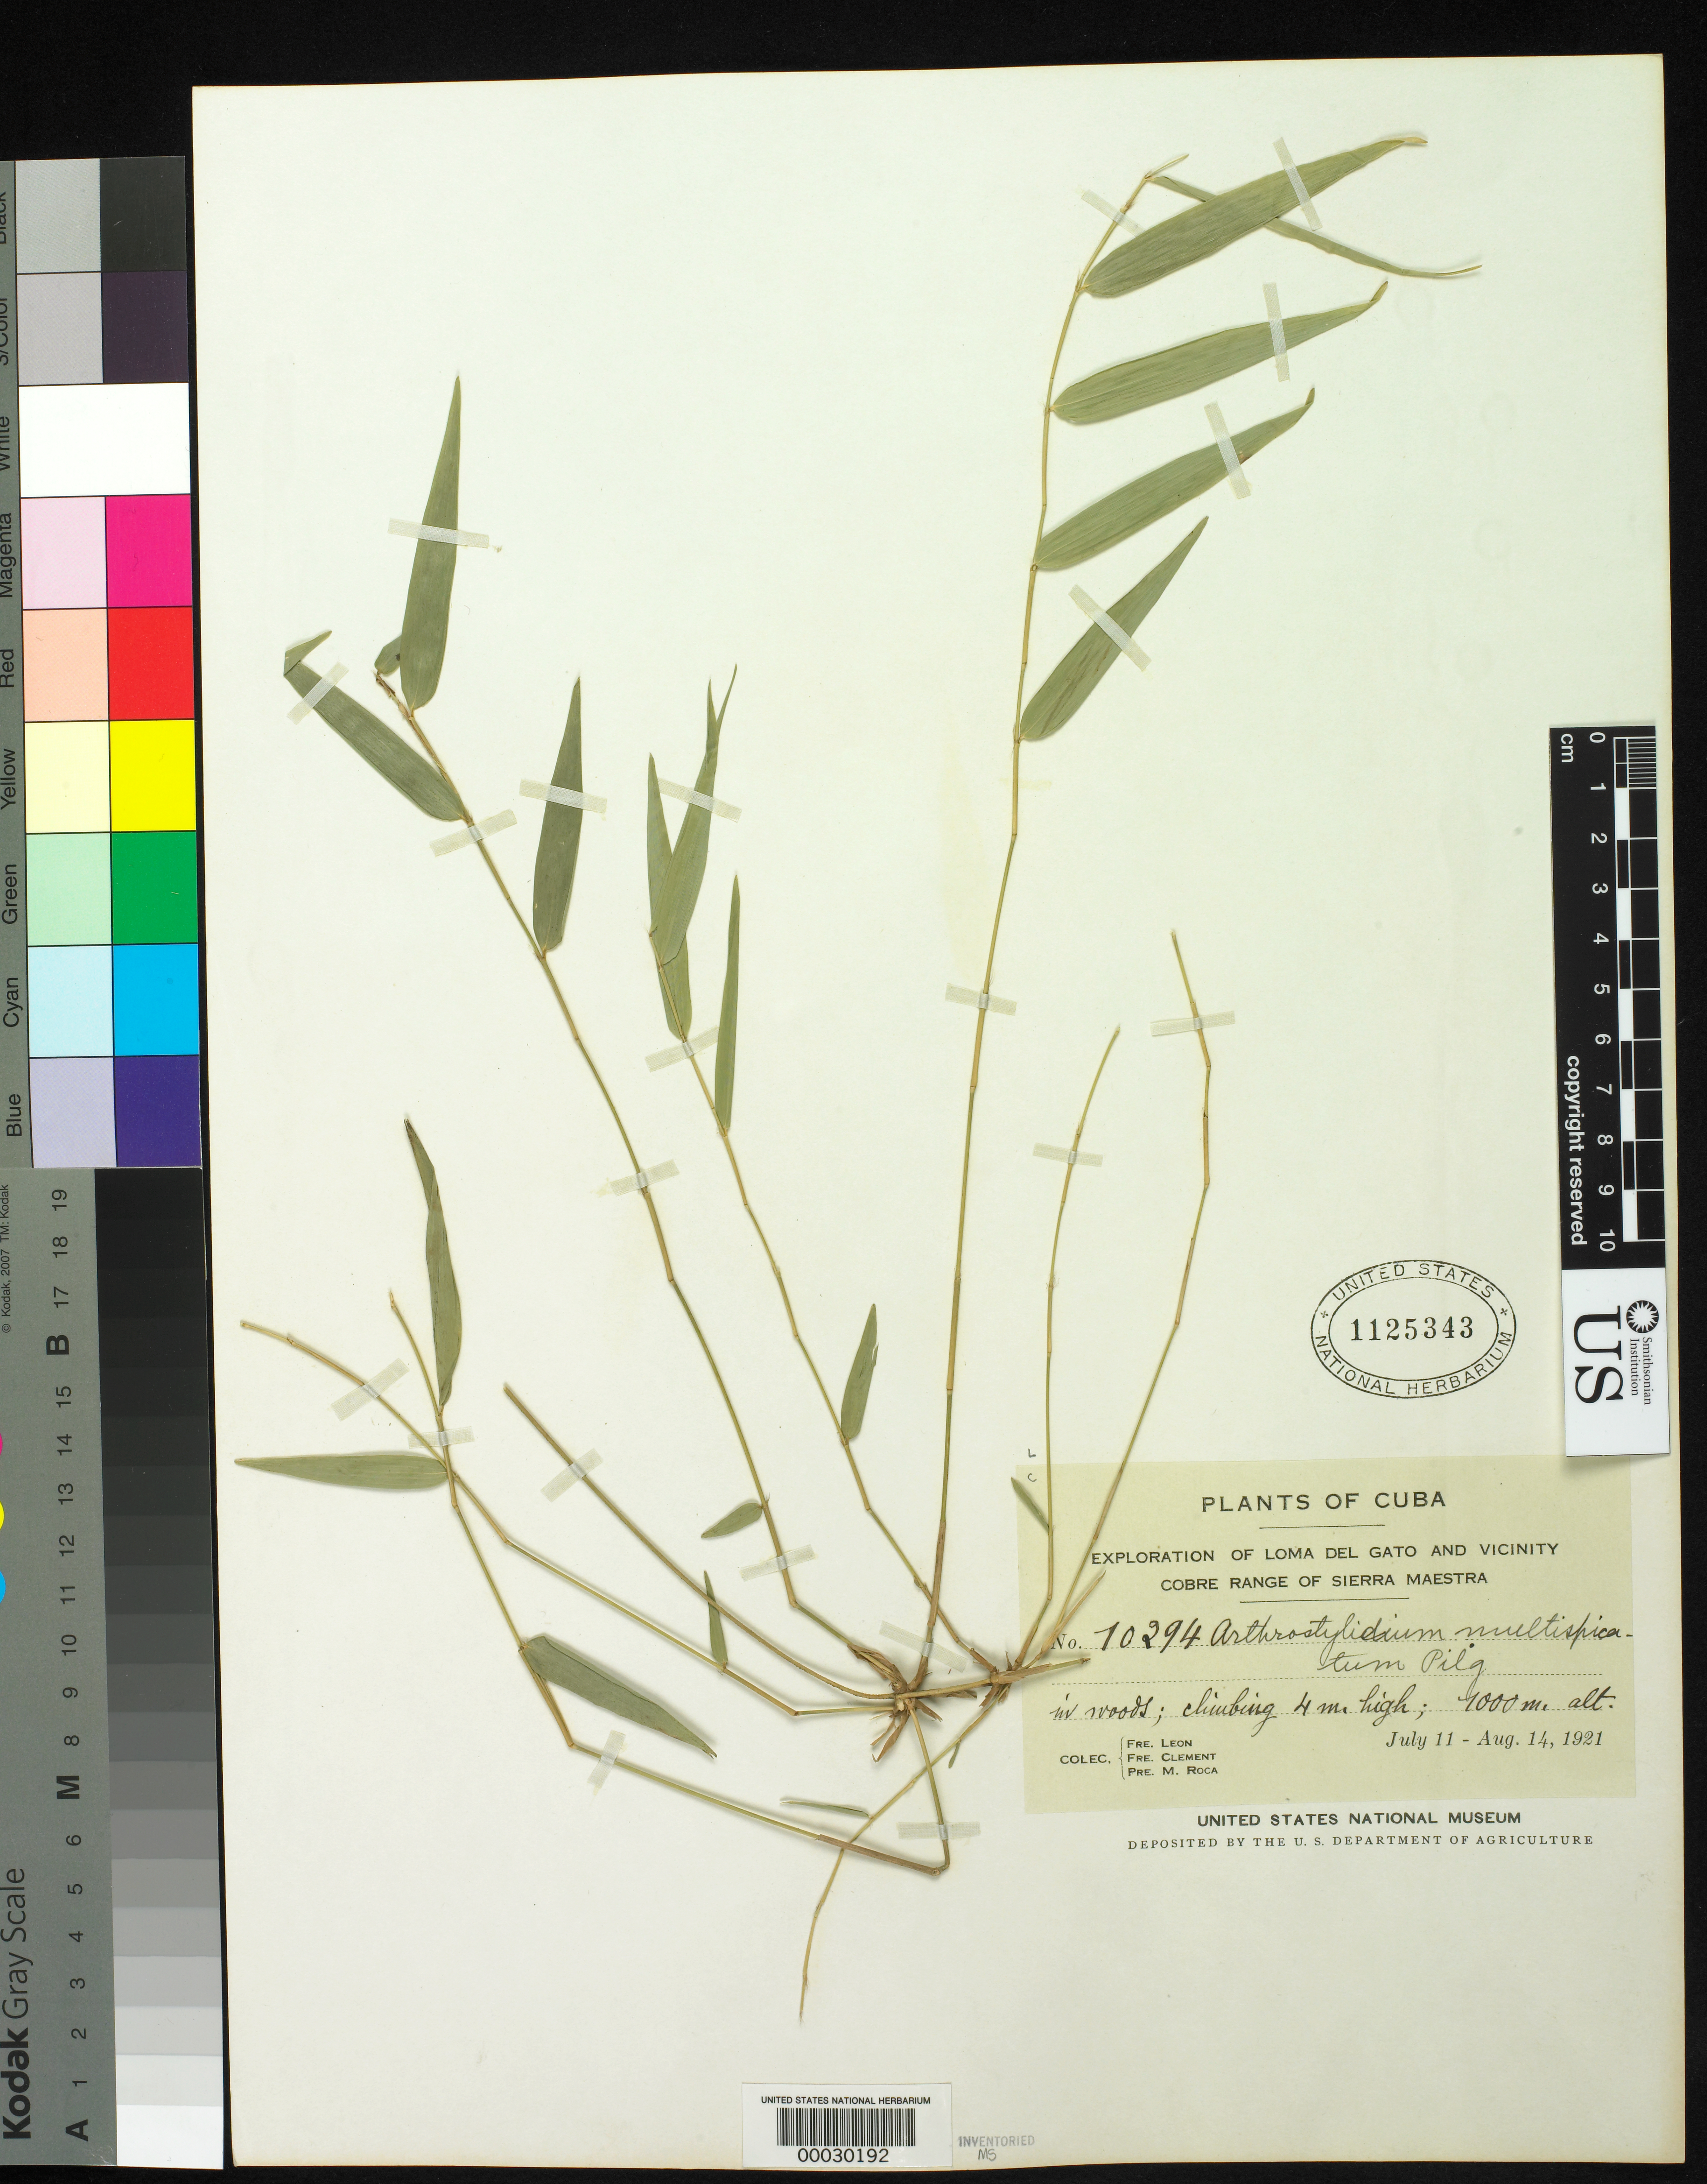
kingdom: Plantae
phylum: Tracheophyta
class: Liliopsida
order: Poales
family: Poaceae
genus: Arthrostylidium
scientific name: Arthrostylidium multispicatum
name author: Pilg. in Urb.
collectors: Bro. León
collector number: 10294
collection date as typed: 11 Jul 1921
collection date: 1921-07-11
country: Cuba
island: Greater Antilles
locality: Cobre Range, Sierra Maestra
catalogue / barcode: US 1125343